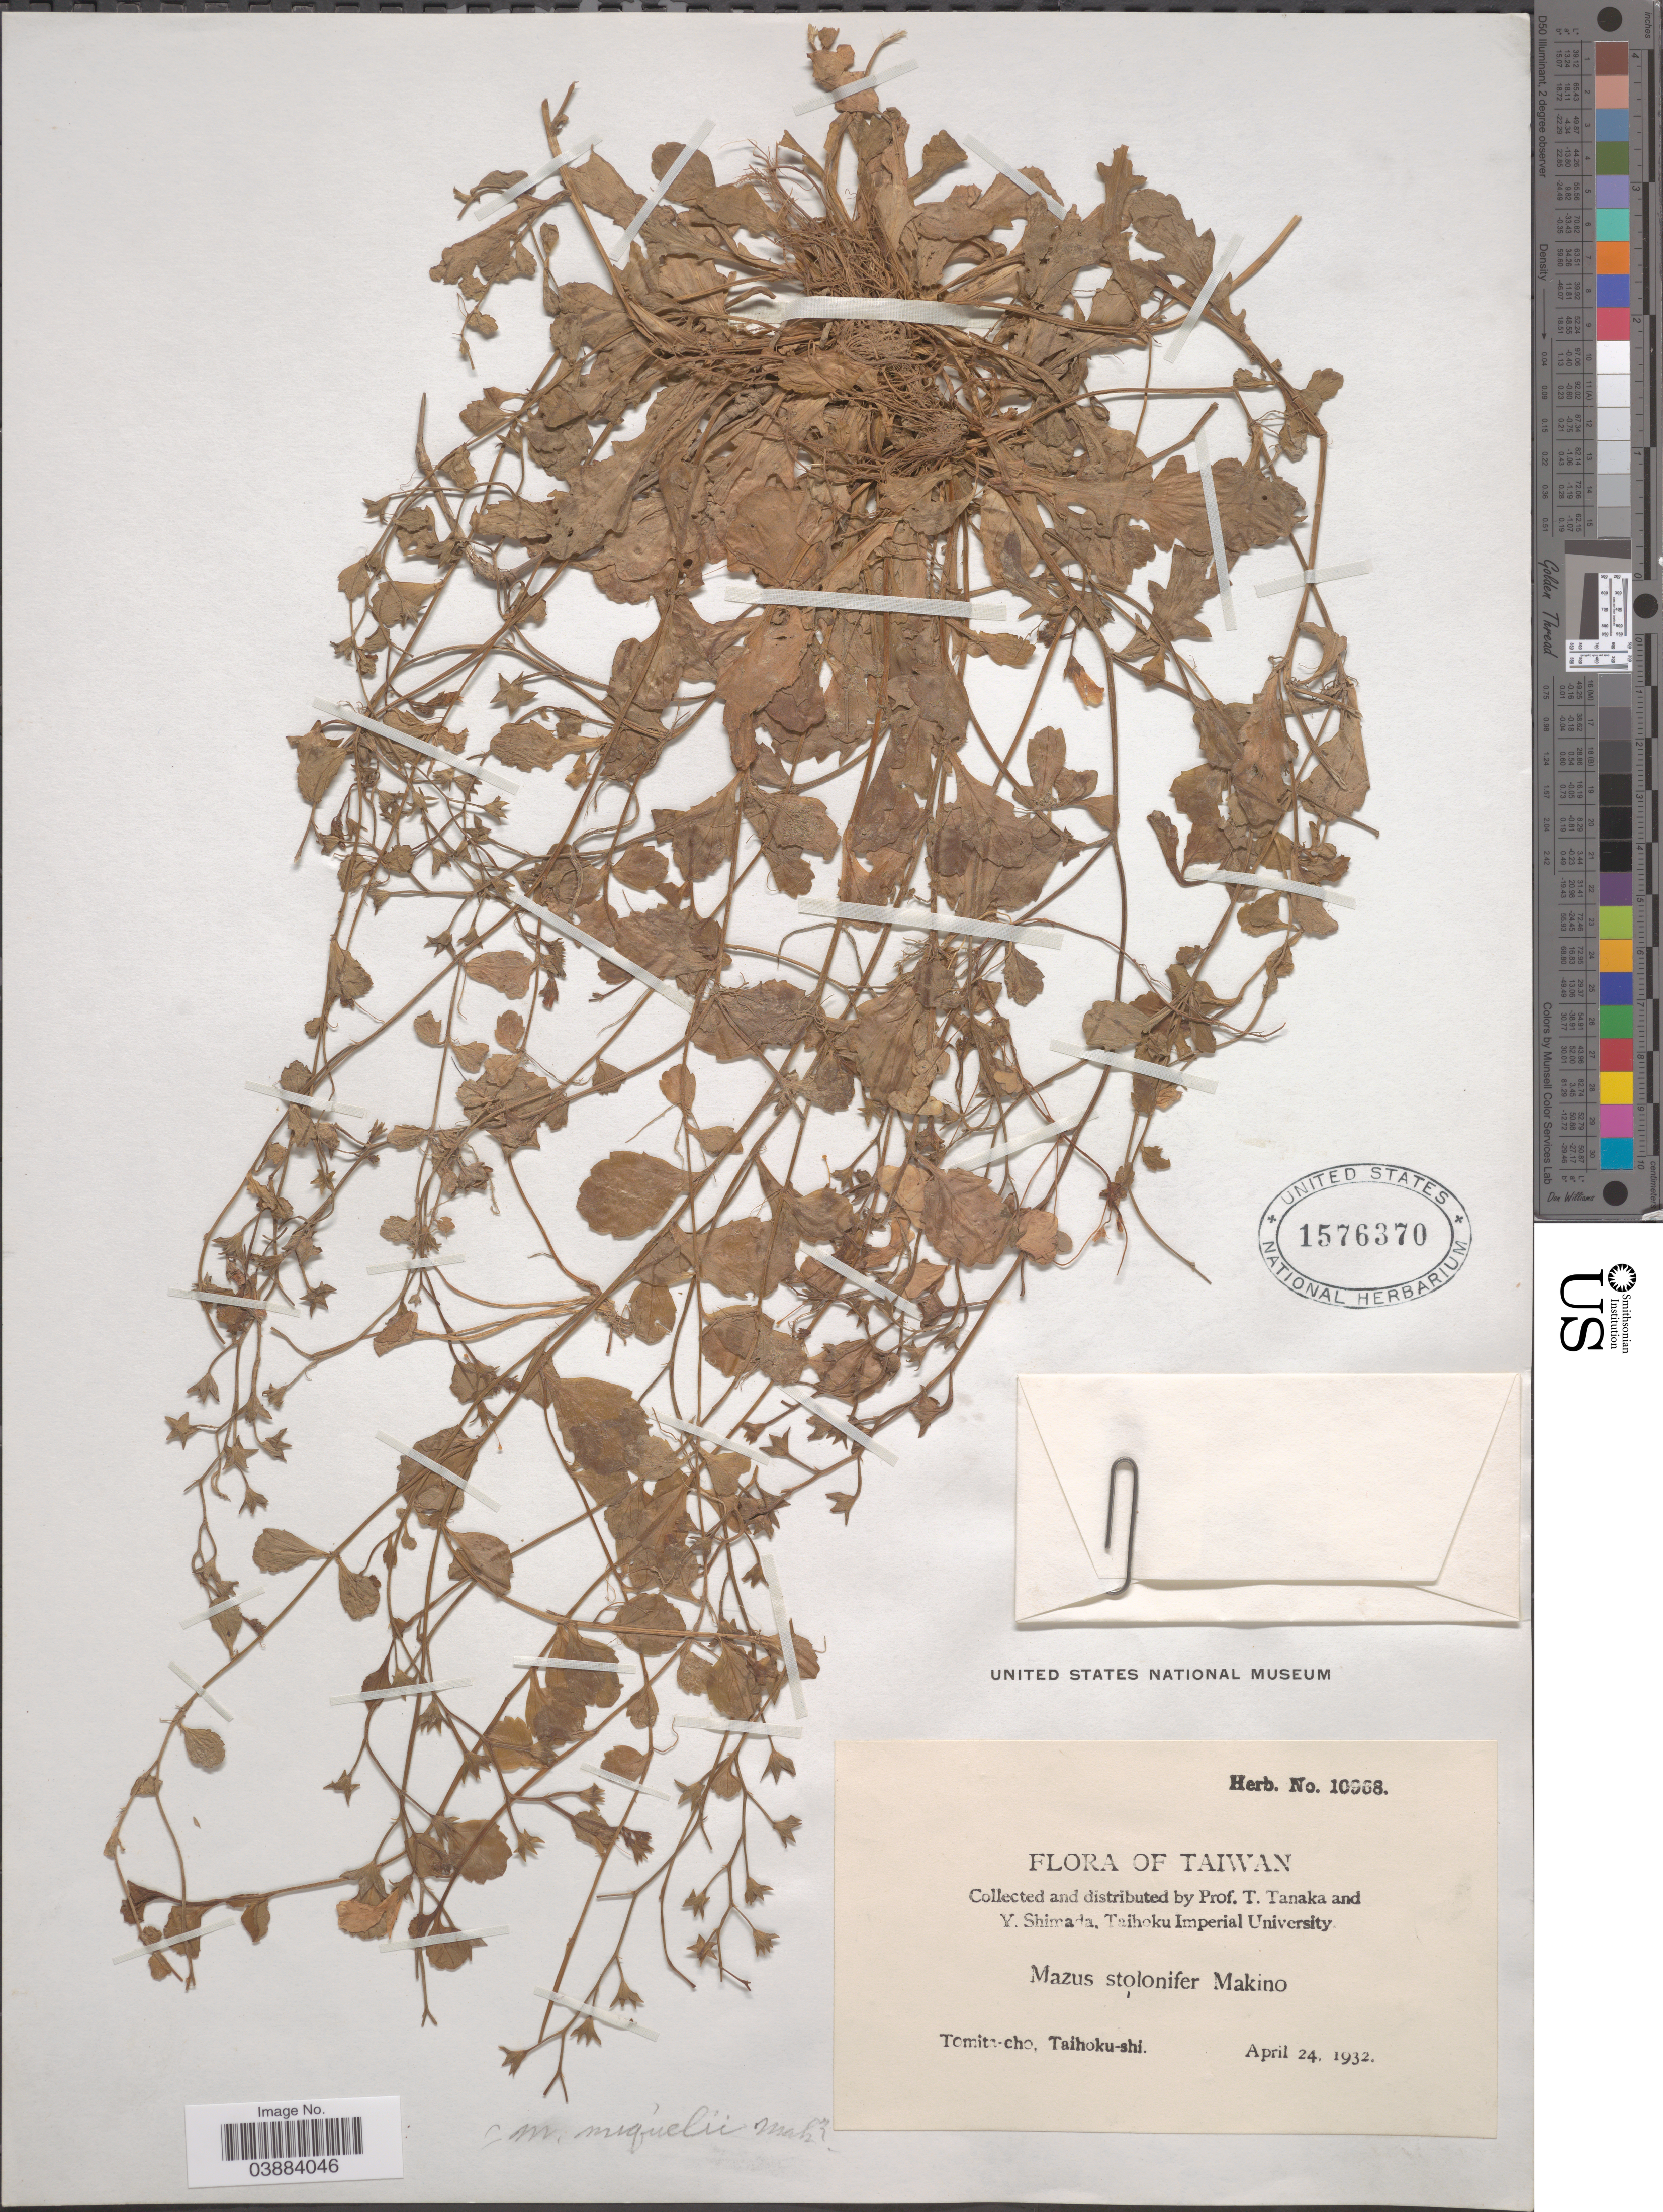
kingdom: Plantae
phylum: Tracheophyta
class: Magnoliopsida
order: Lamiales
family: Mazaceae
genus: Mazus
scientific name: Mazus miquelii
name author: Makino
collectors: T. Tanaka & Y. Shimada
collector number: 10968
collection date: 1932-04-24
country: Taiwan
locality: Tomita-cho, Taihoku-shi.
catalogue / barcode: US 1576370